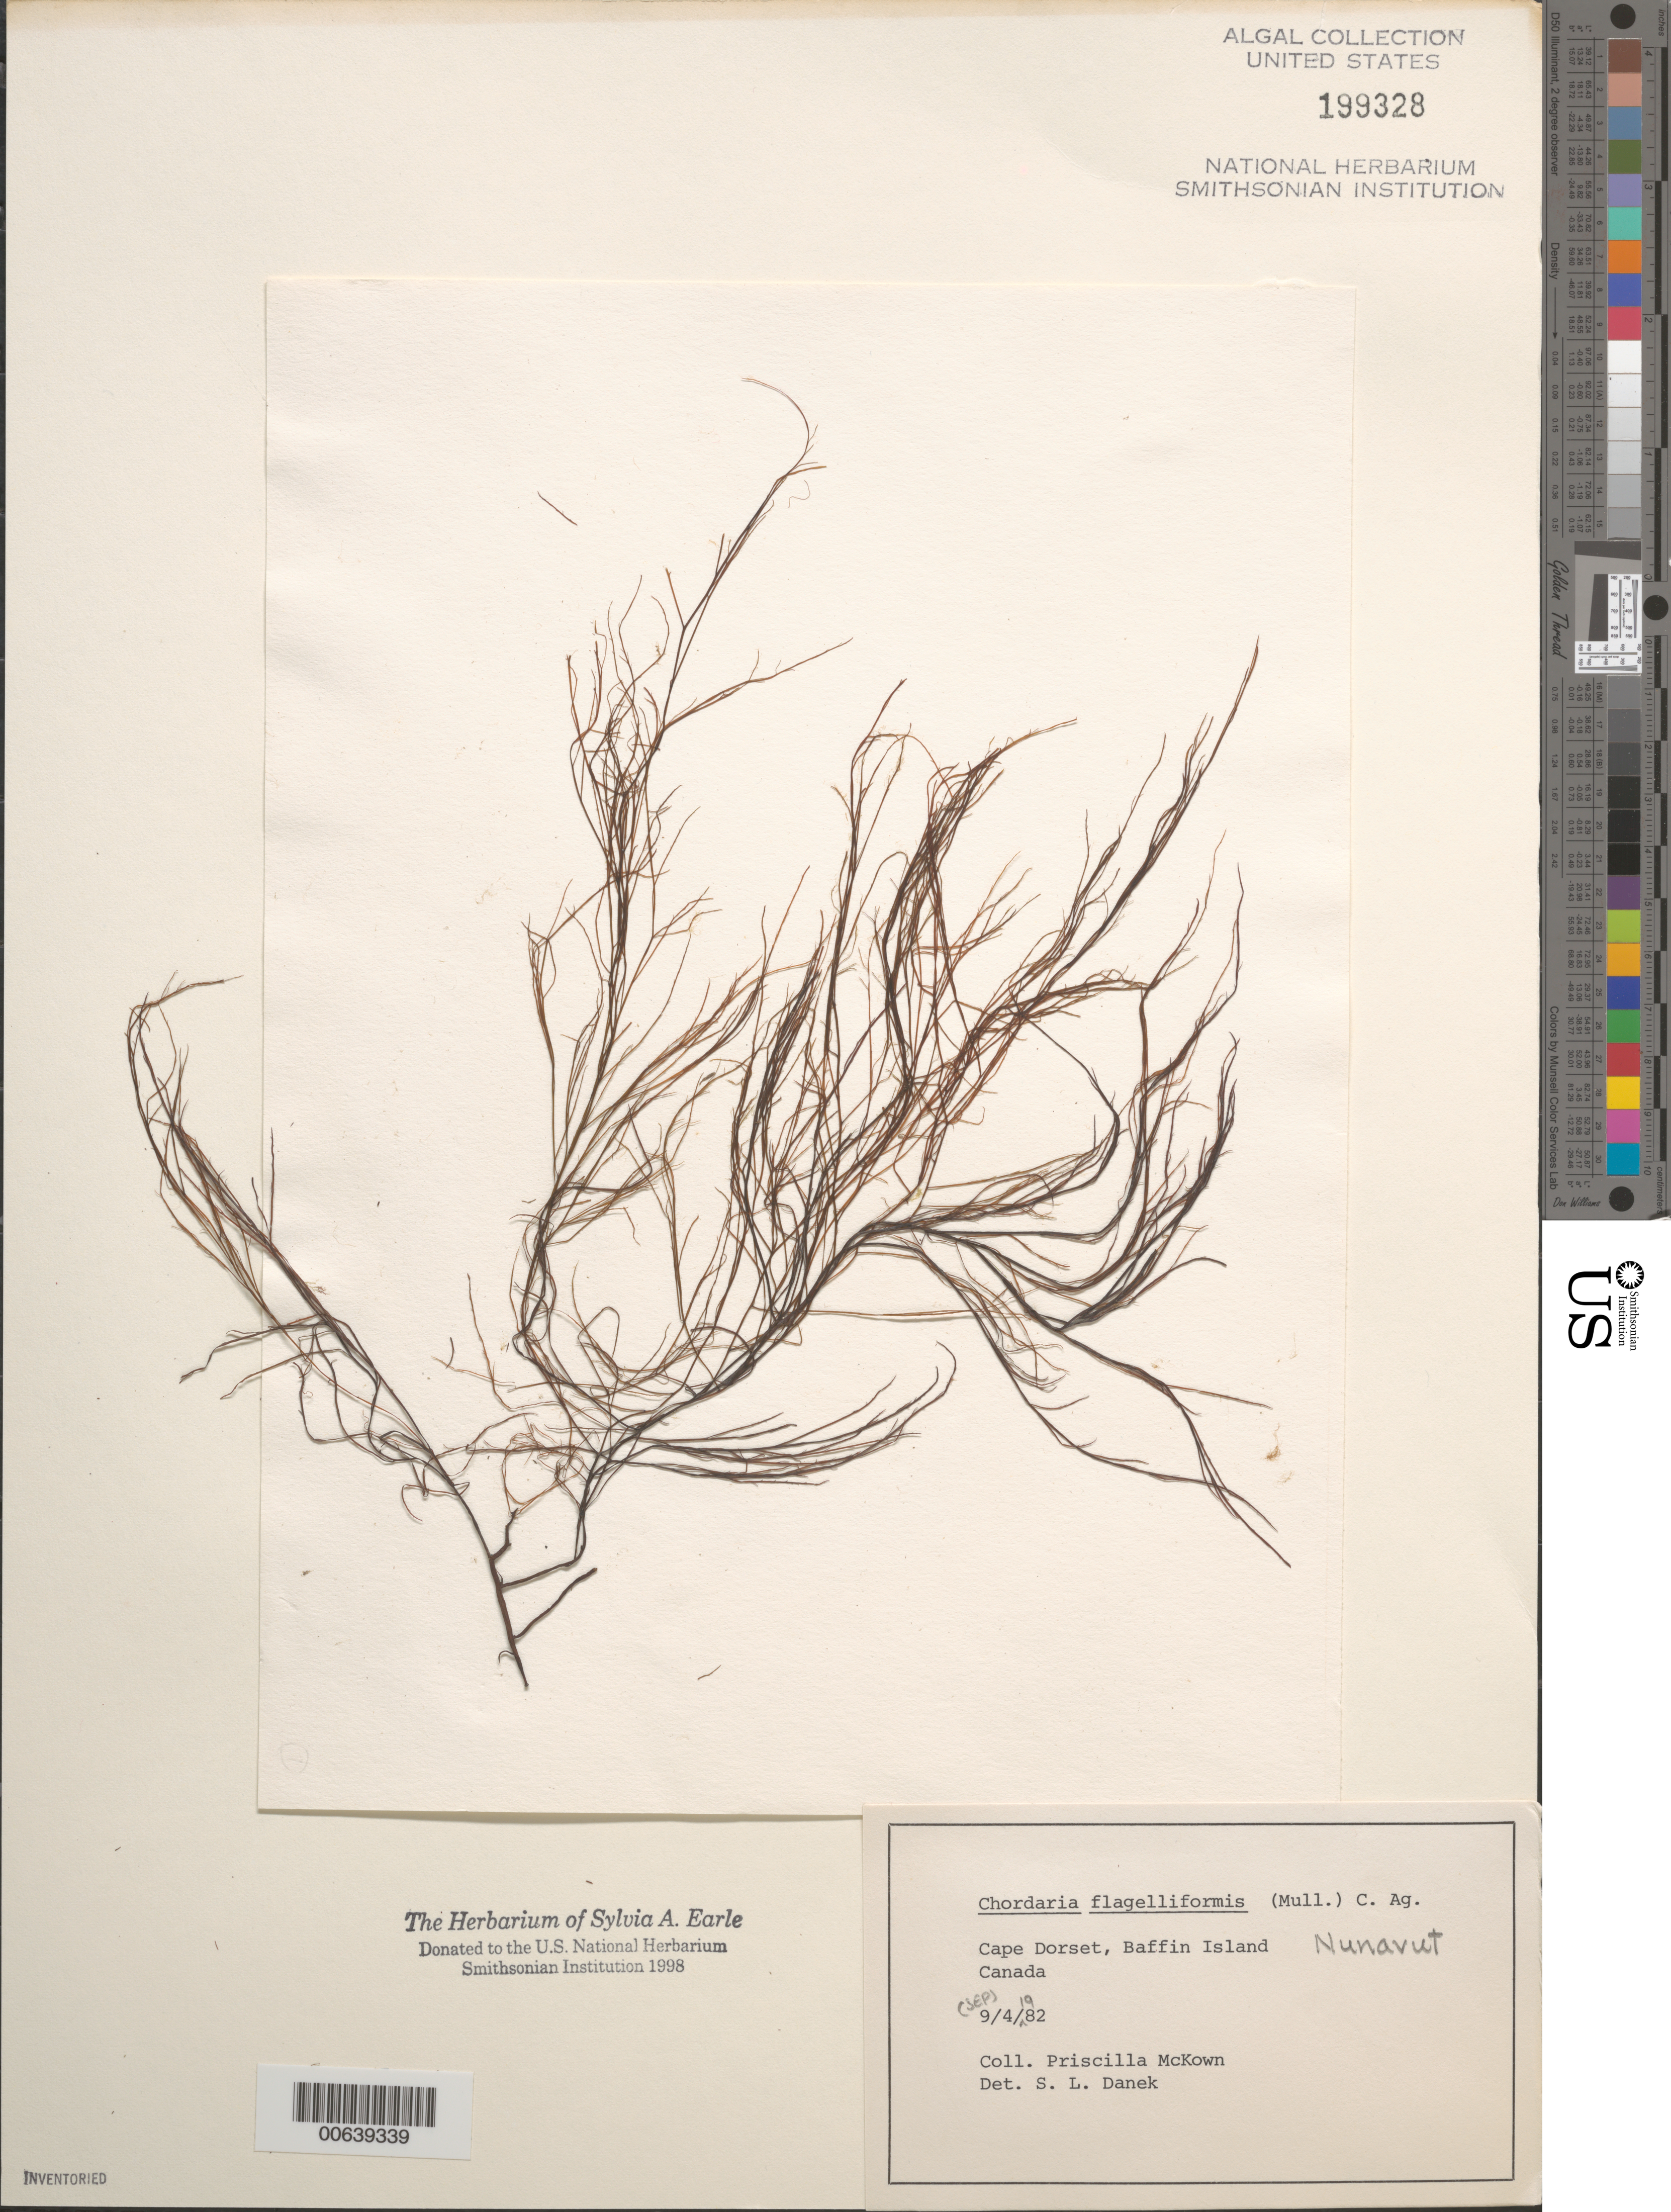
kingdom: Chromista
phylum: Ochrophyta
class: Phaeophyceae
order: Ectocarpales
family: Chordariaceae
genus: Chordaria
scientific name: Chordaria flagelliformis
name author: (Hudson) Grev.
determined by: Danek, S. L.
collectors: P. McKown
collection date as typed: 04 Sep 1982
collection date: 1982-09-04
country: Canada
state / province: Nunavut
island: Baffin Island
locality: Cape Dorset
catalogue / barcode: US 199328